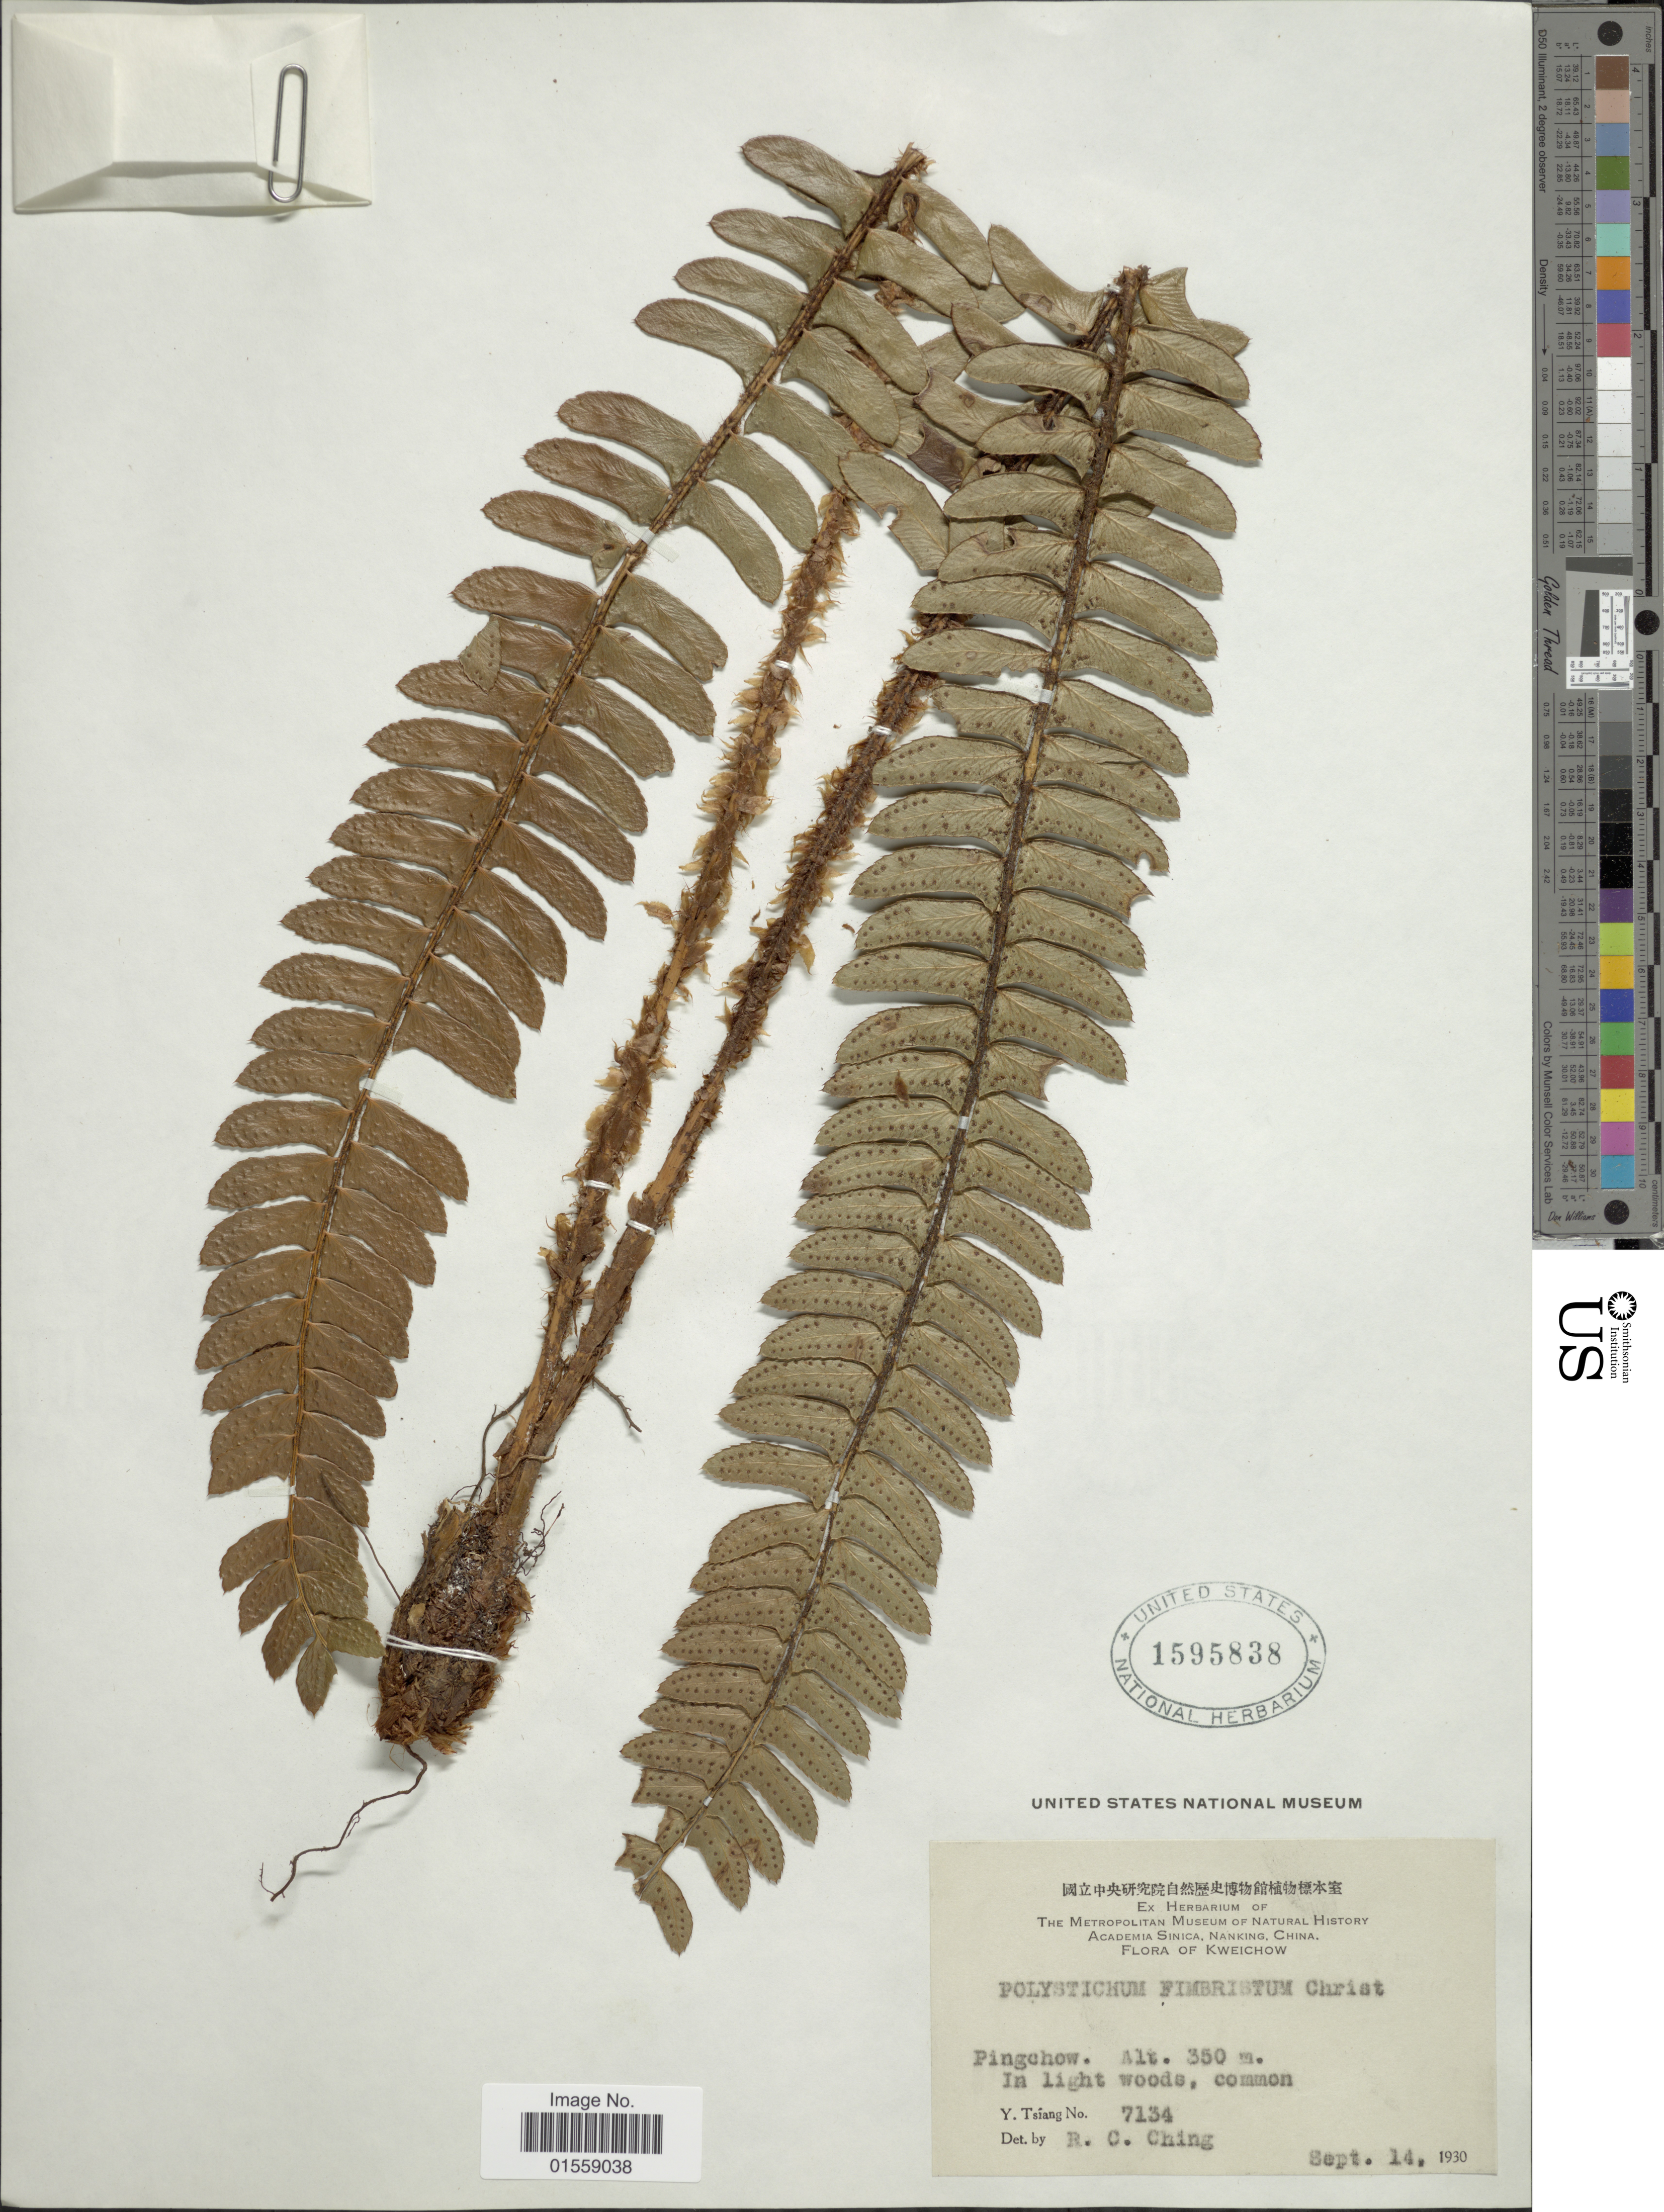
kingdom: Plantae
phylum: Tracheophyta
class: Polypodiopsida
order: Polypodiales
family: Dryopteridaceae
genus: Polystichum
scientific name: Polystichum fimbriatum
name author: Christ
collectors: Y. Tsiang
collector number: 7134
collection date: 1930-09-14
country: China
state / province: Guizhou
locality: Kweichow, Pingchow.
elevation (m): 350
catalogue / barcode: US 1595838